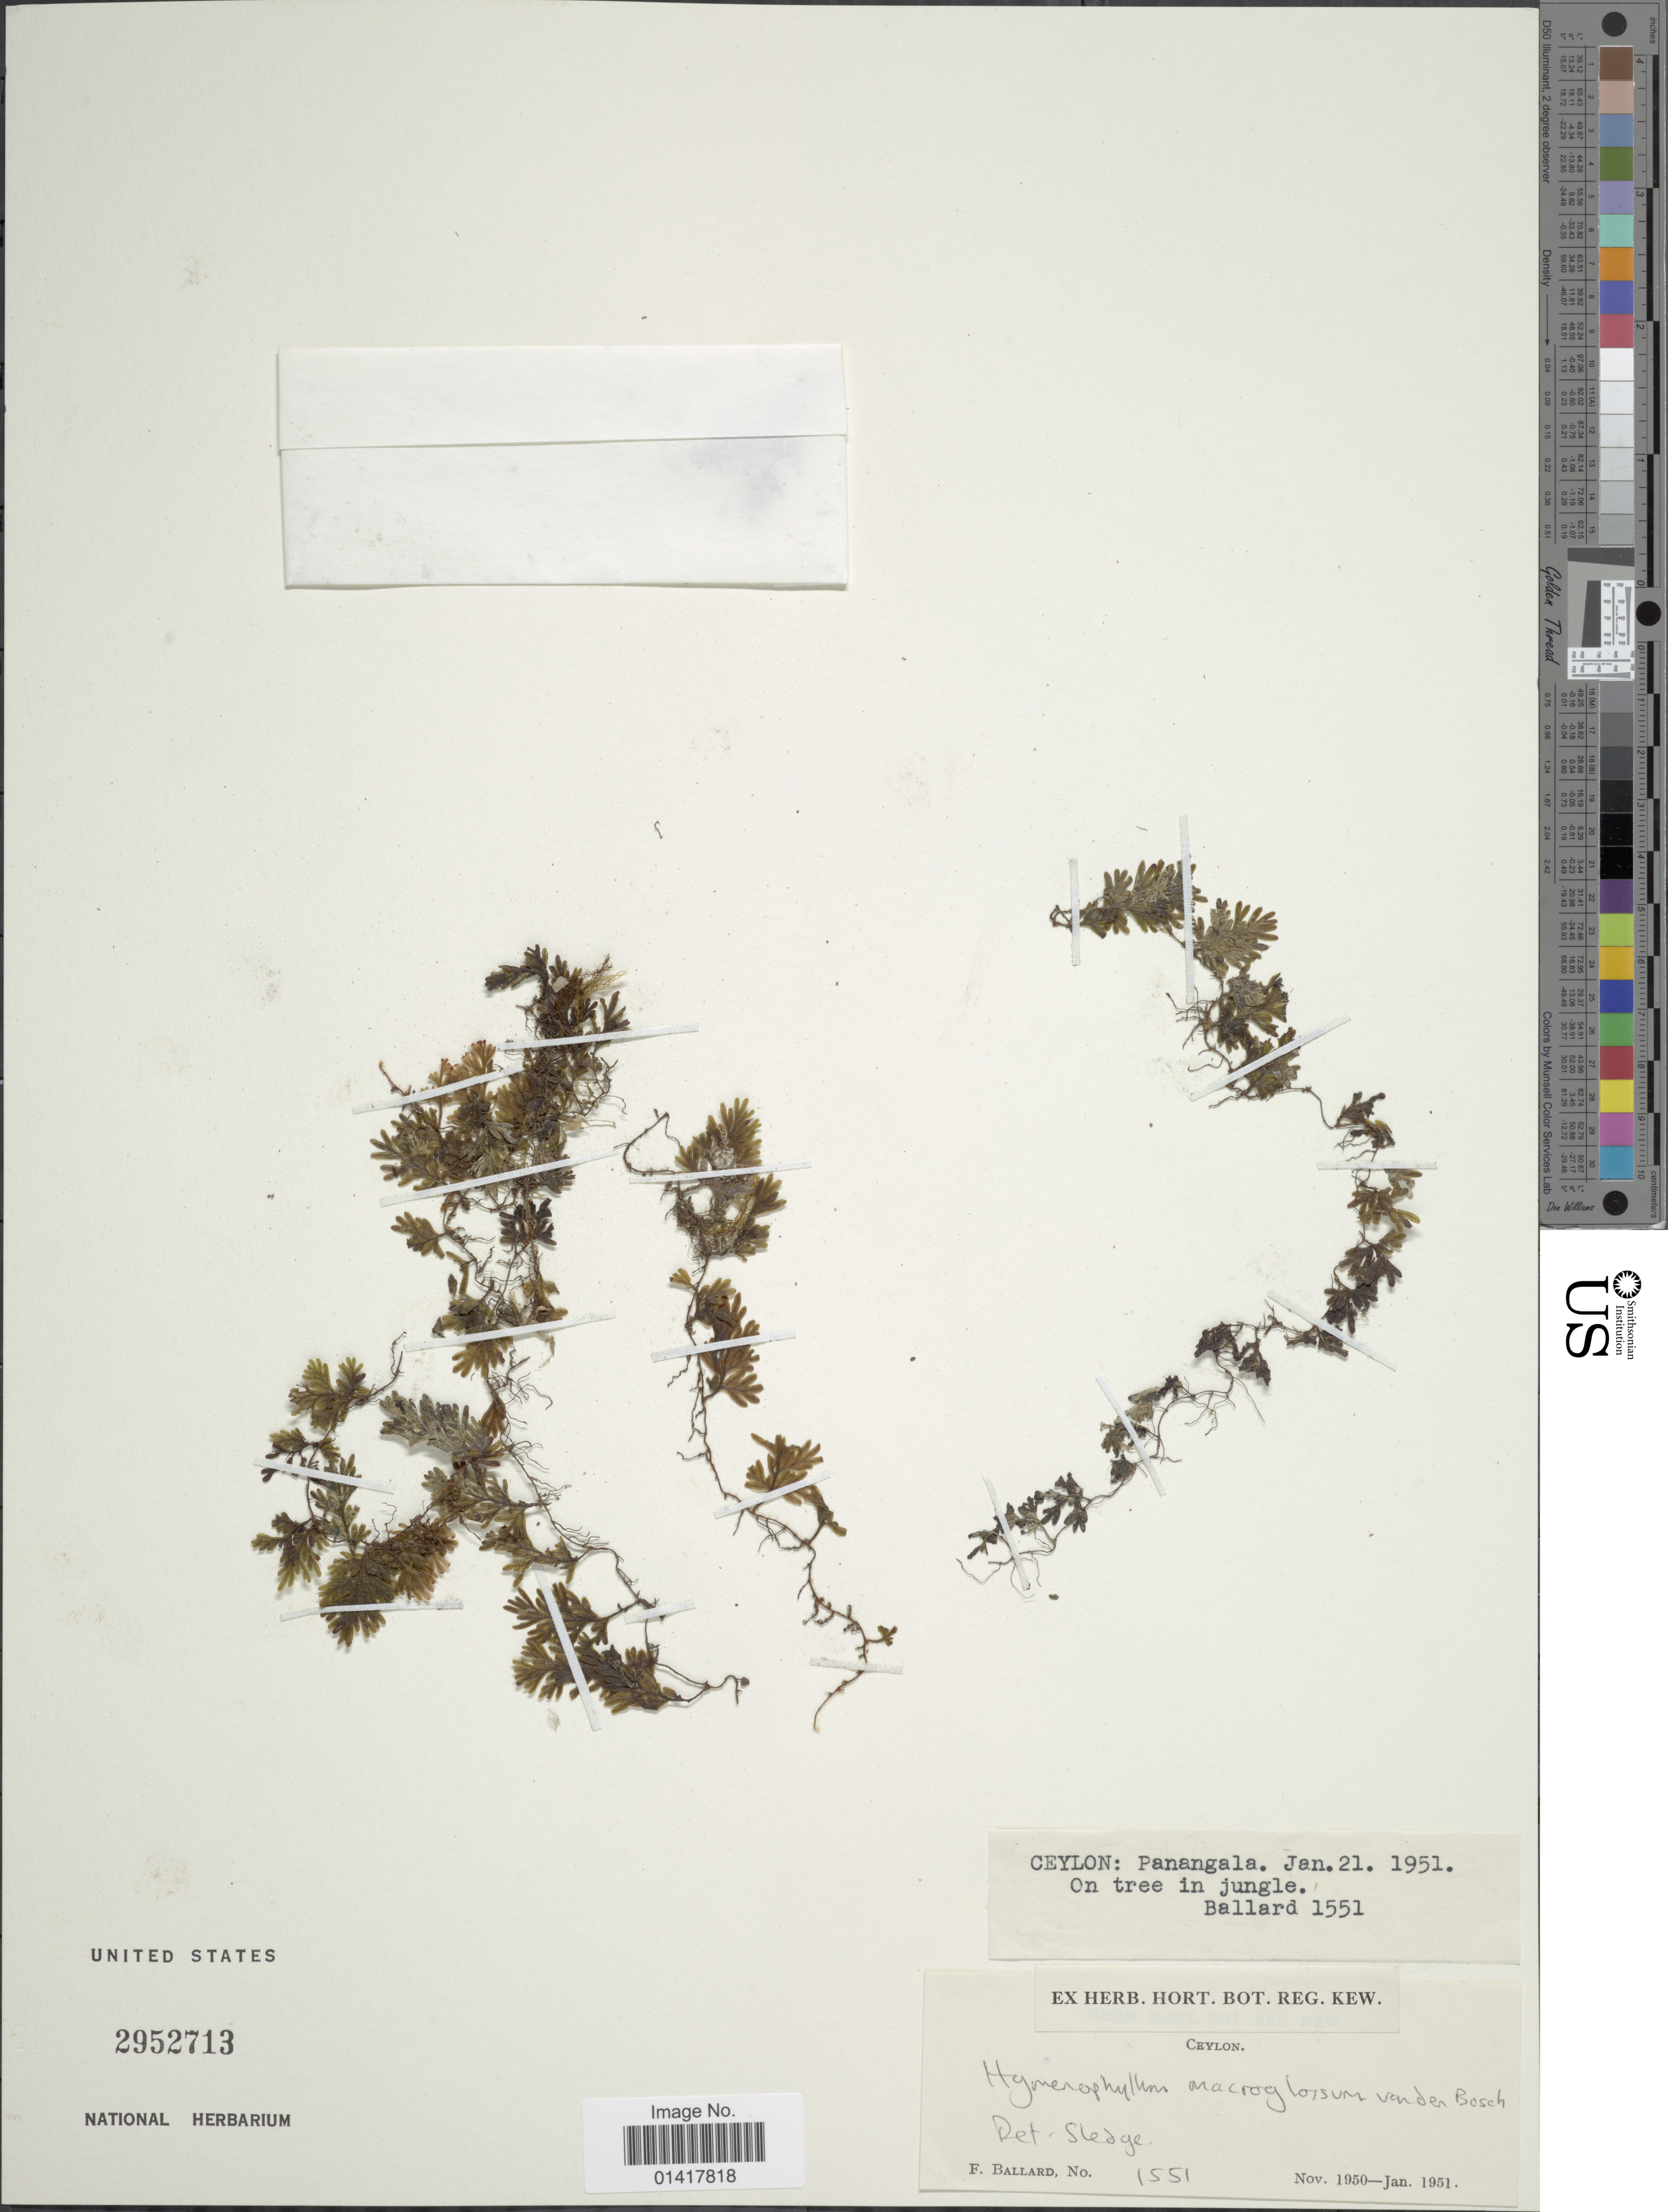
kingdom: Plantae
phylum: Tracheophyta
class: Polypodiopsida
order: Hymenophyllales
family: Hymenophyllaceae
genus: Hymenophyllum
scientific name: Hymenophyllum macroglossum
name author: Bosch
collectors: F. Ballard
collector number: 1551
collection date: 1950-11/1951-01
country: Sri Lanka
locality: Ceylon, Panangala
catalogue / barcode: US 2952713